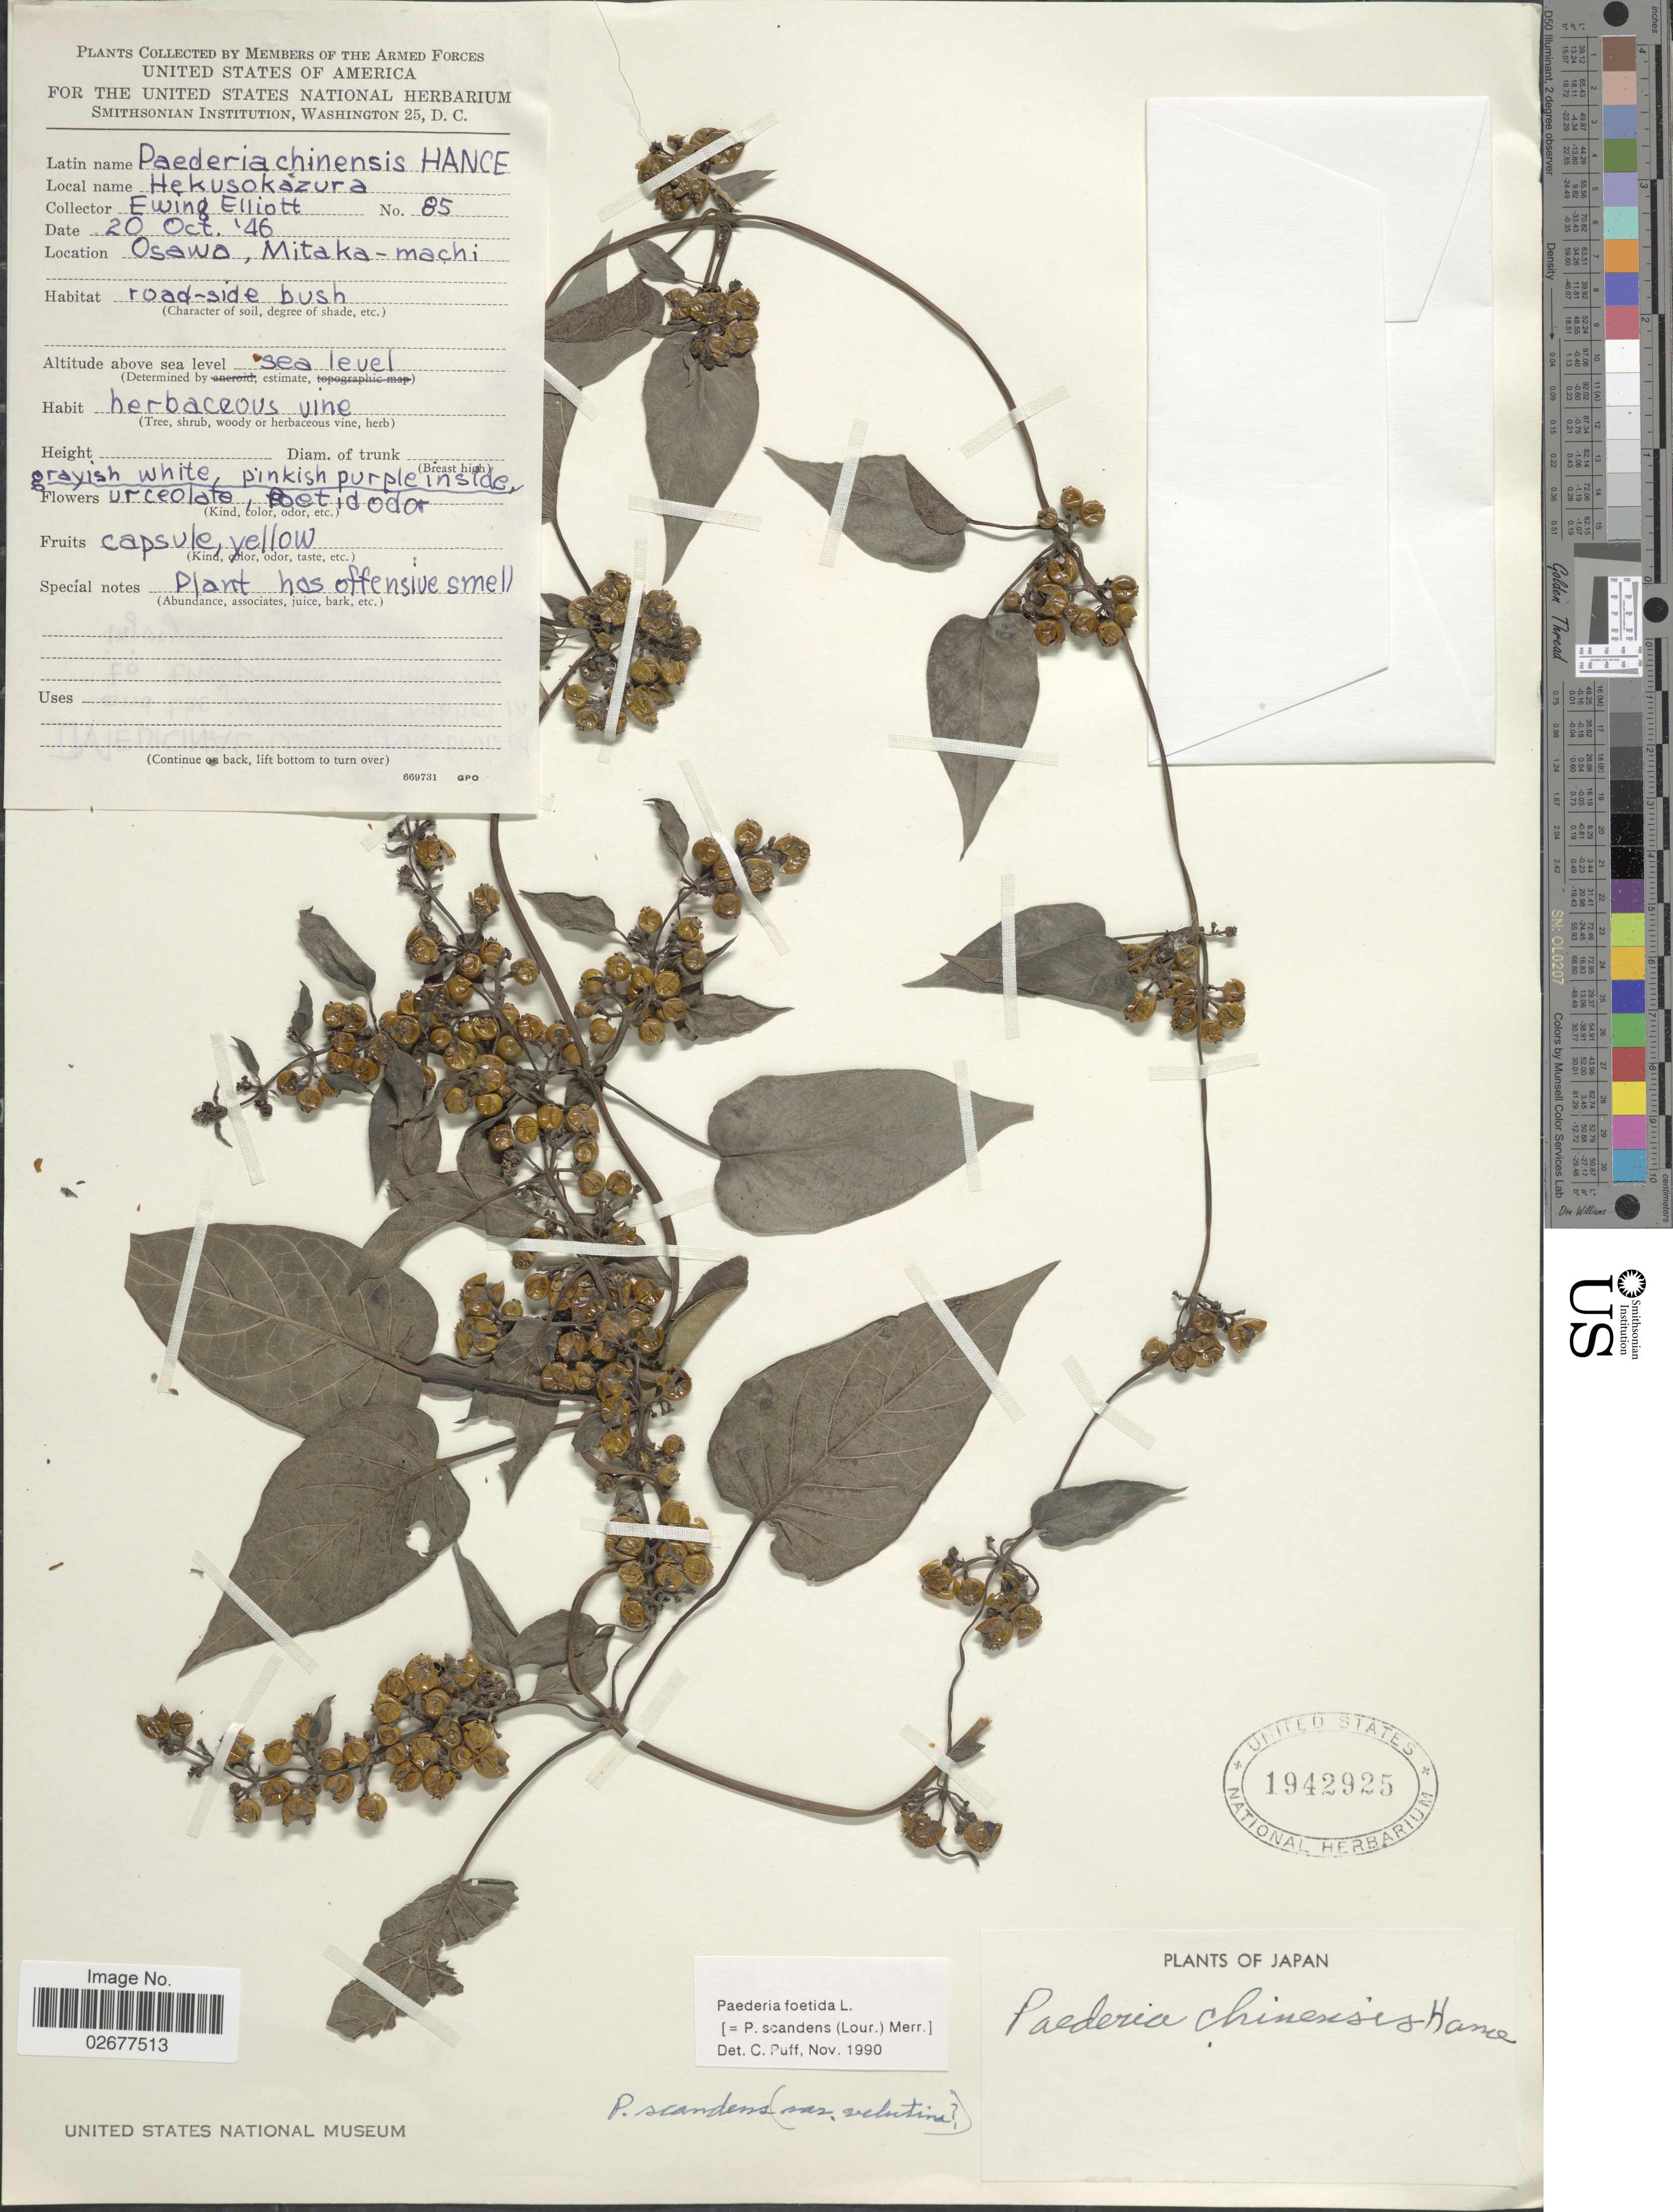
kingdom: Plantae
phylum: Tracheophyta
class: Magnoliopsida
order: Gentianales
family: Rubiaceae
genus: Paederia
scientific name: Paederia foetida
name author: L.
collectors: E. Elliott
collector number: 85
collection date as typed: Transcribed d/m/y: 20/10/46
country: Japan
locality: Osawa, Mitaka-machi.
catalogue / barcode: US 1942925